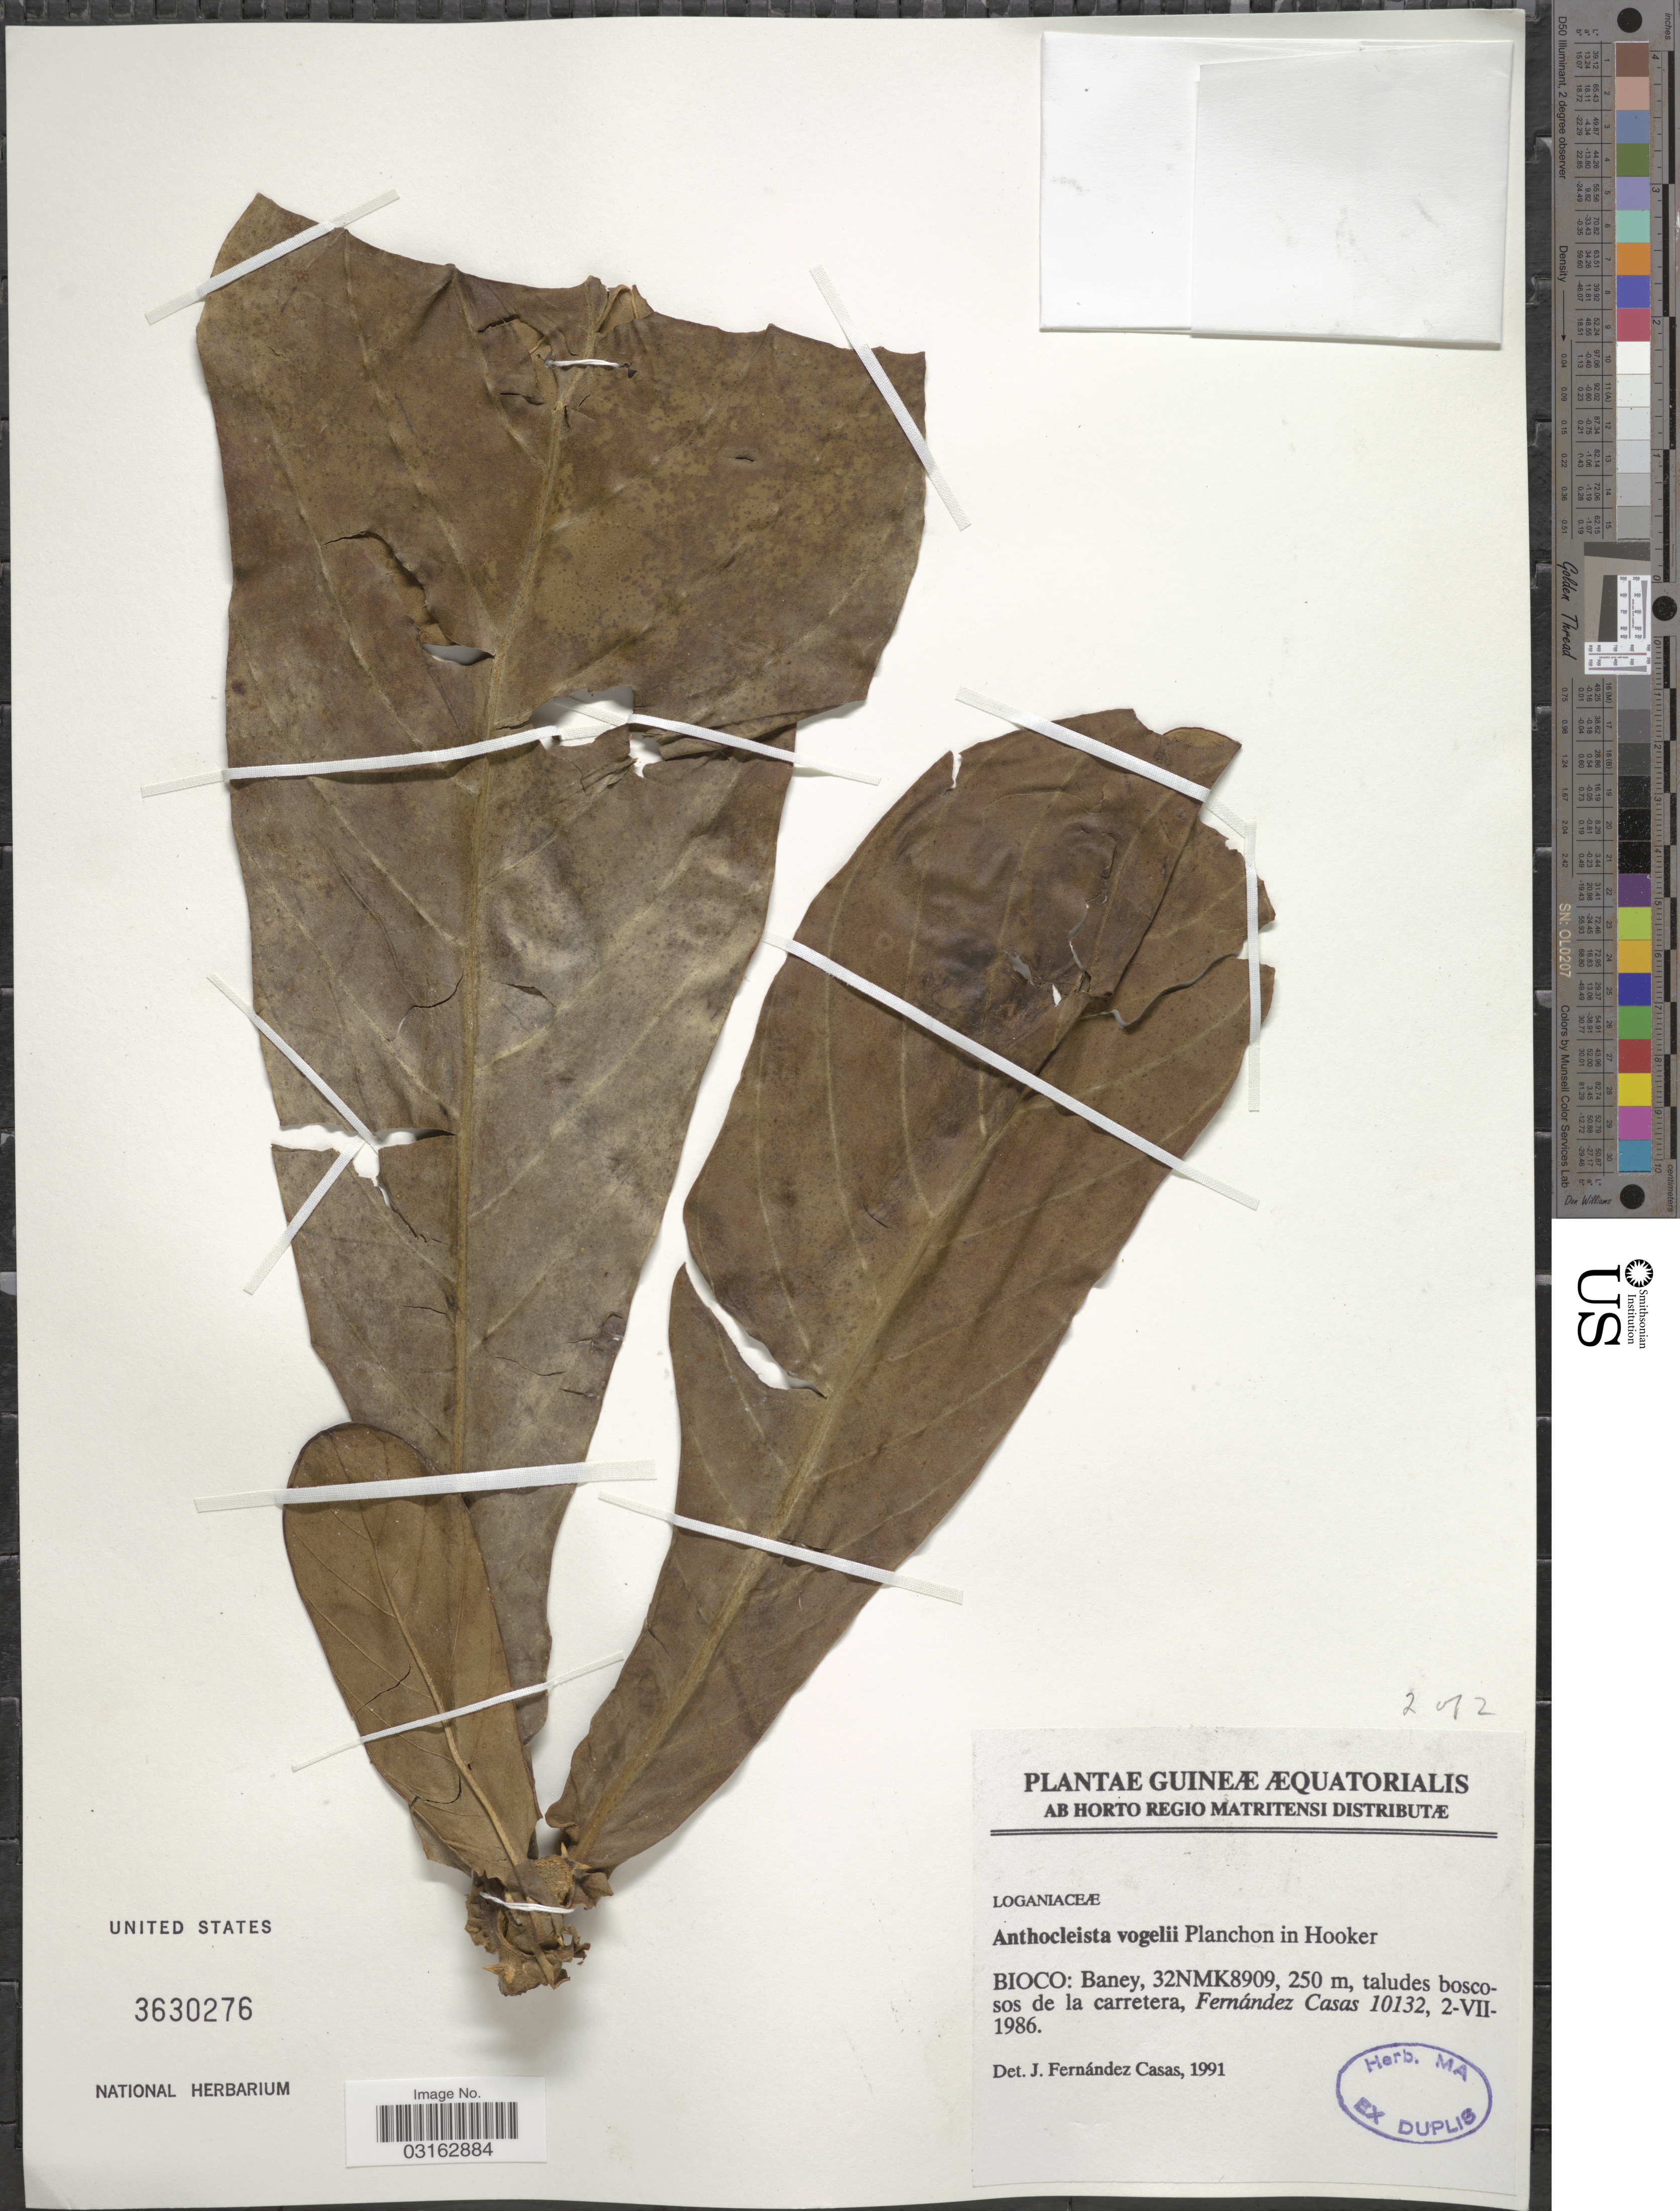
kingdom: Plantae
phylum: Tracheophyta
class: Magnoliopsida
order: Gentianales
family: Gentianaceae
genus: Anthocleista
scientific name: Anthocleista vogelii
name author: Planch.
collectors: C. Fernández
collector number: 10132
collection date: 1986-07-02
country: Equatorial Guinea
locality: Guineæ Æquatoriales, Bioco: Baney, 32NMK8909.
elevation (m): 250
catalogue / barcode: US 3630276